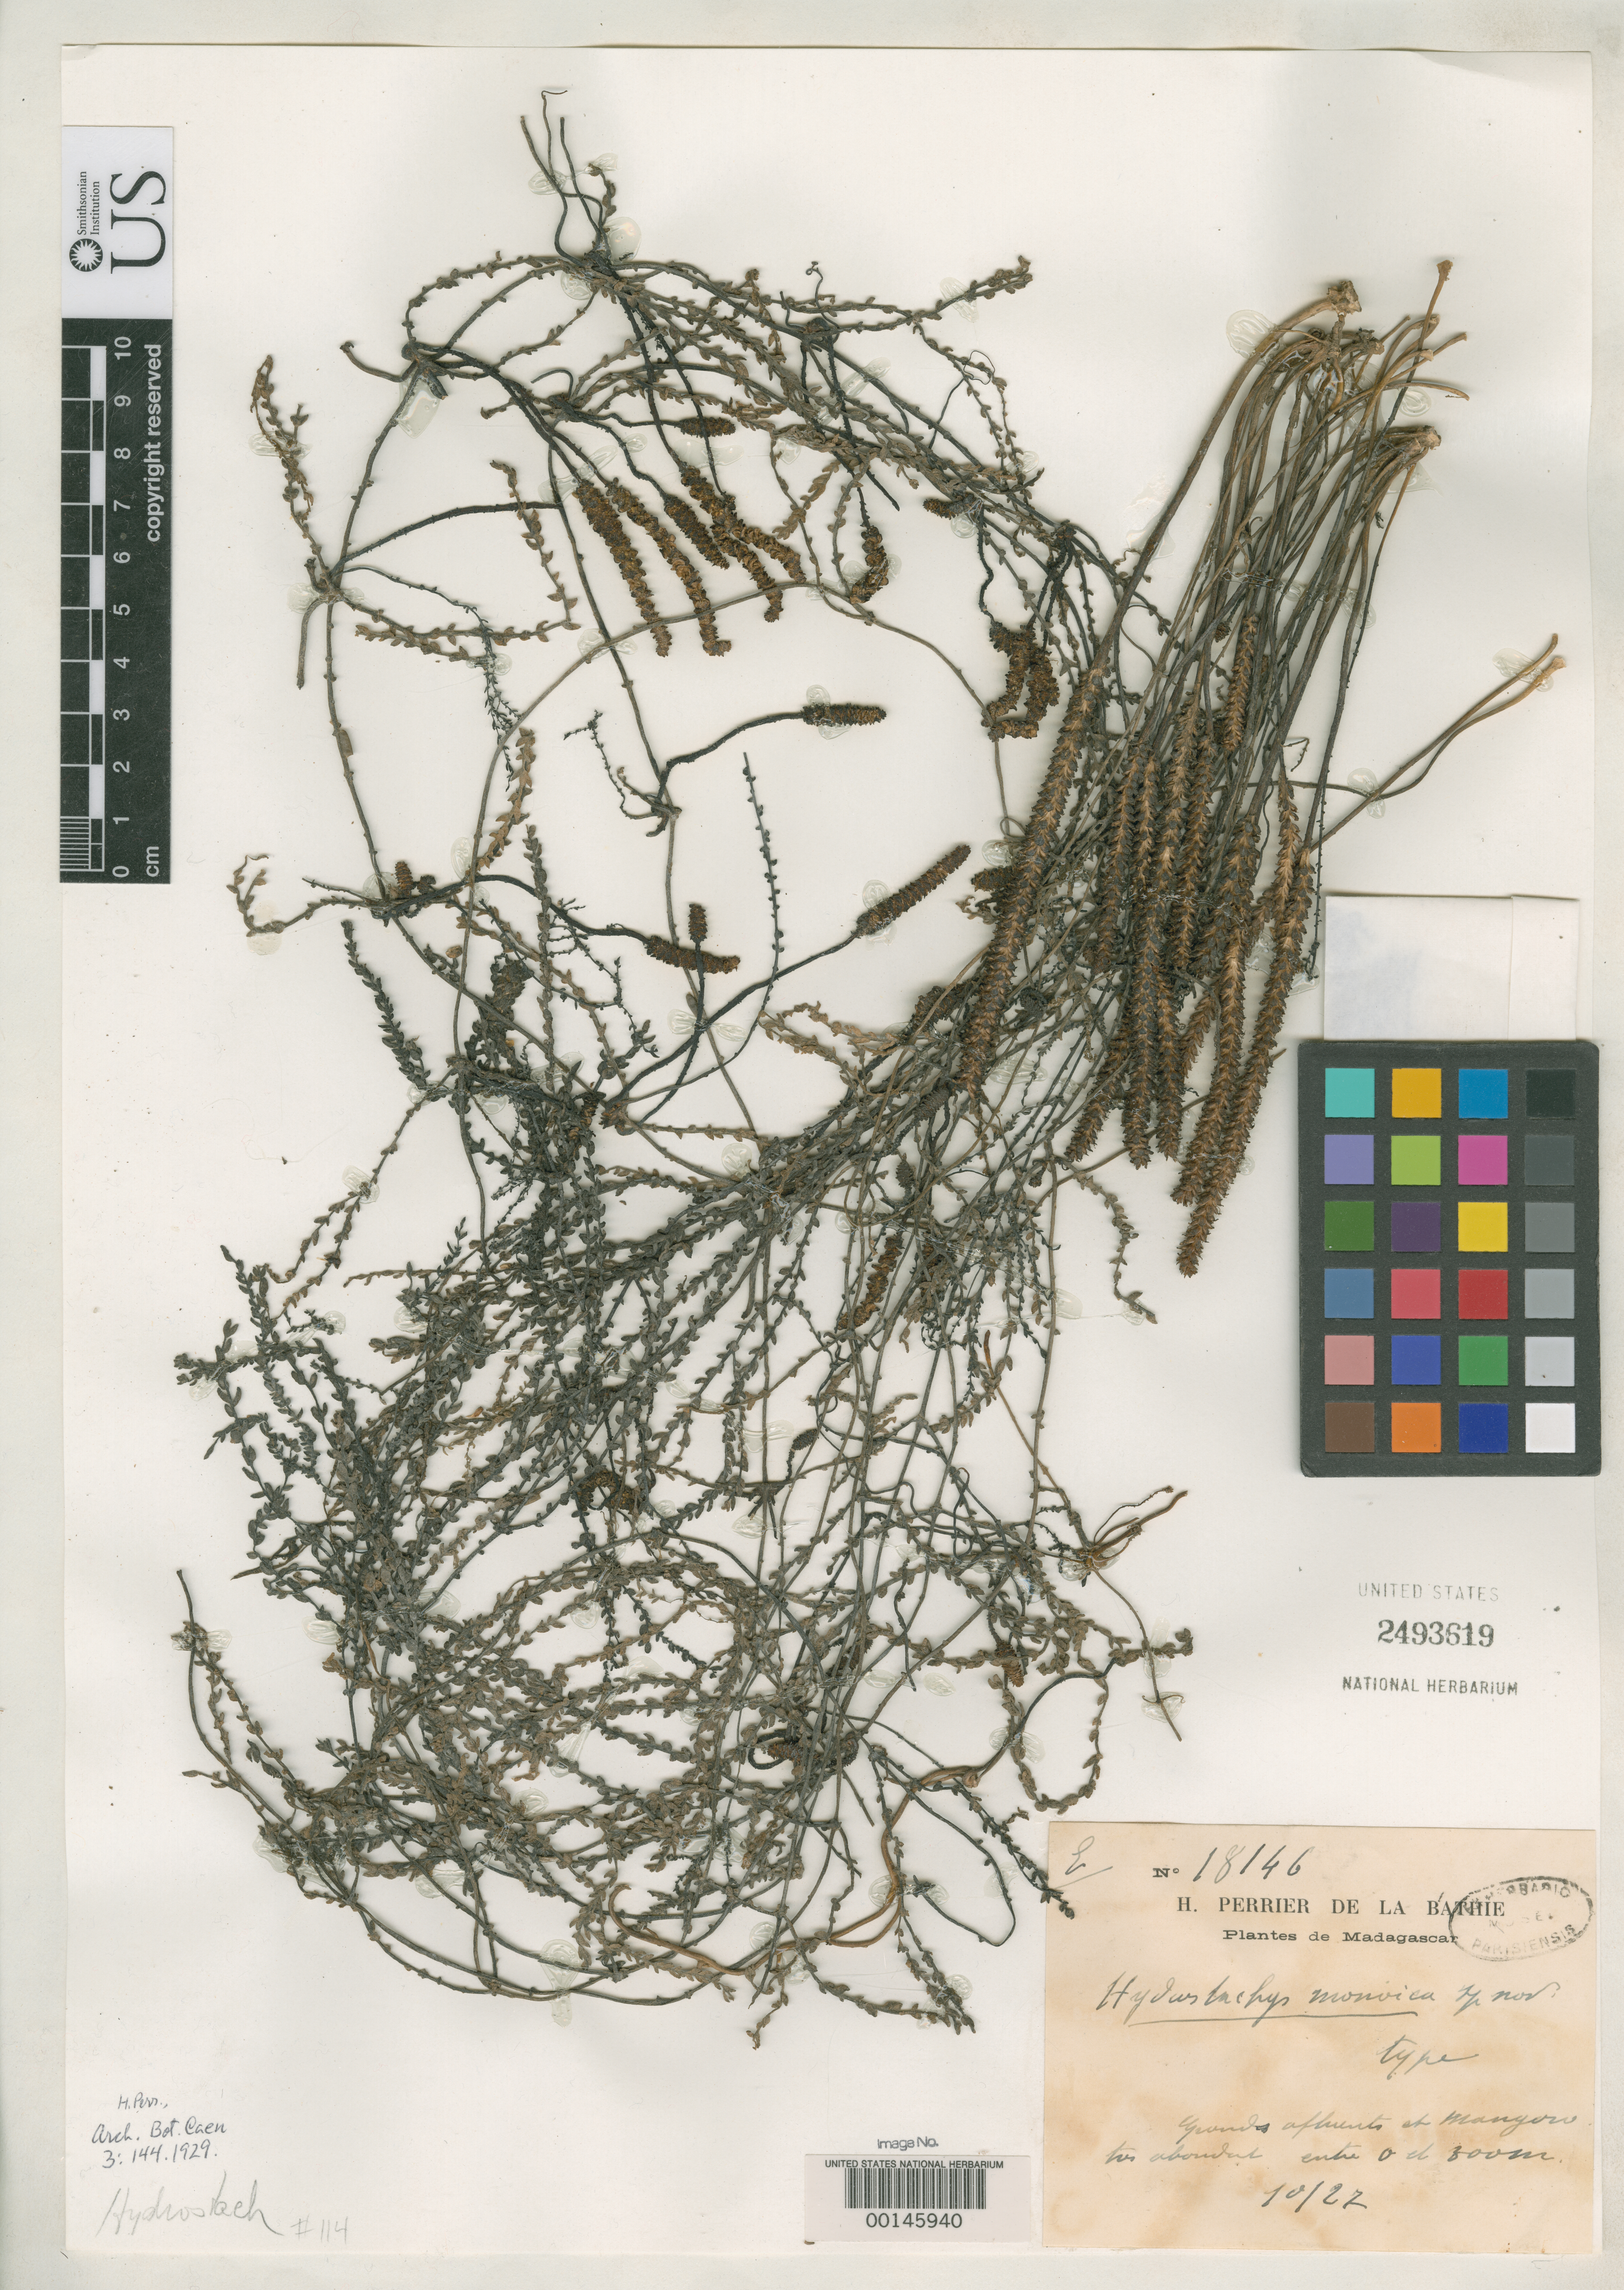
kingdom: Plantae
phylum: Tracheophyta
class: Magnoliopsida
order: Cornales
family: Hydrostachyaceae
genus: Hydrostachys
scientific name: Hydrostachys monoica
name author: H. Perrier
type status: Isotype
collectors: H. Perrier de la Bâthie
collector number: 18146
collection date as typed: Oct 1922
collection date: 1922-10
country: Madagascar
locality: Mangoro River.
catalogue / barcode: US 2493619